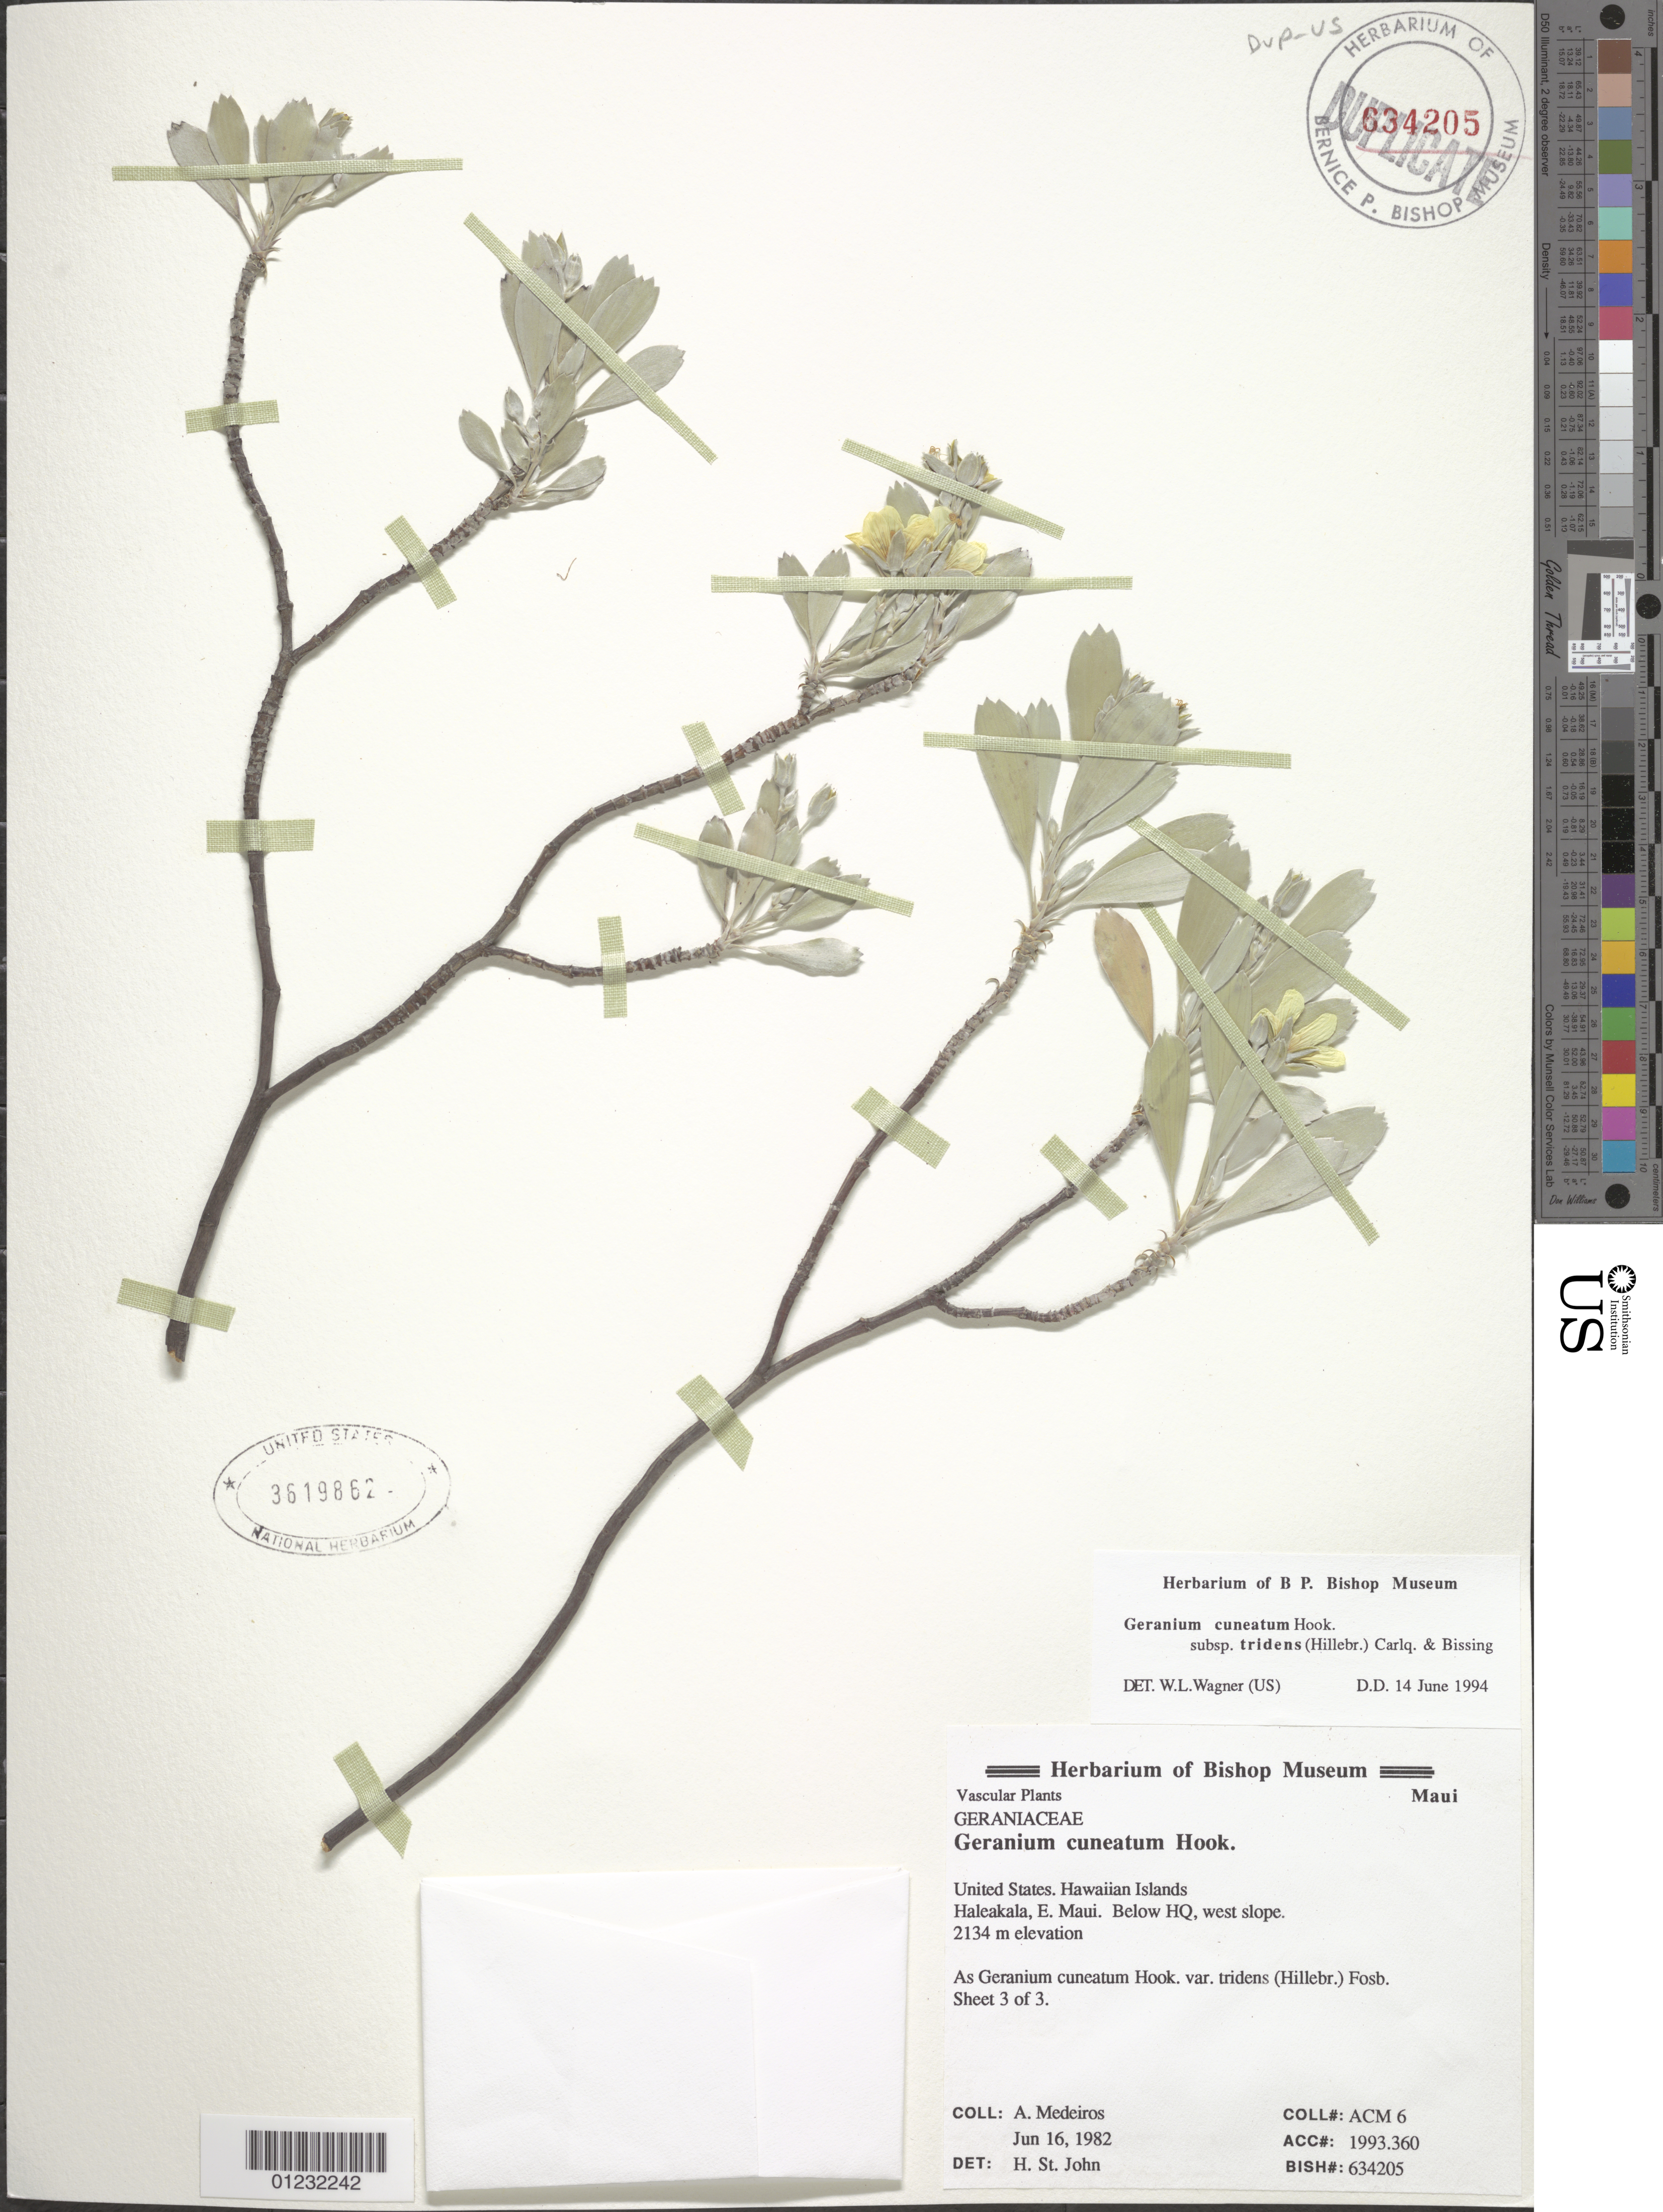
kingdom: Plantae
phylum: Tracheophyta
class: Magnoliopsida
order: Geraniales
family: Geraniaceae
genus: Geranium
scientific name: Geranium cuneatum subsp. tridens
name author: (Hillebr.) Carlquist & Bissing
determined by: Wagner, W. L., (BOT), Smithsonian Institution - National Museum of Natural History (UNITED STATES)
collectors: A. Medeiros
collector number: #ACM 6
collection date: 1982-06-16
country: United States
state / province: Hawaii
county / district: Maui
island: Maui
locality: Haleakala, E Maui. Below HQ, west slope.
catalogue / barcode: US 3619862